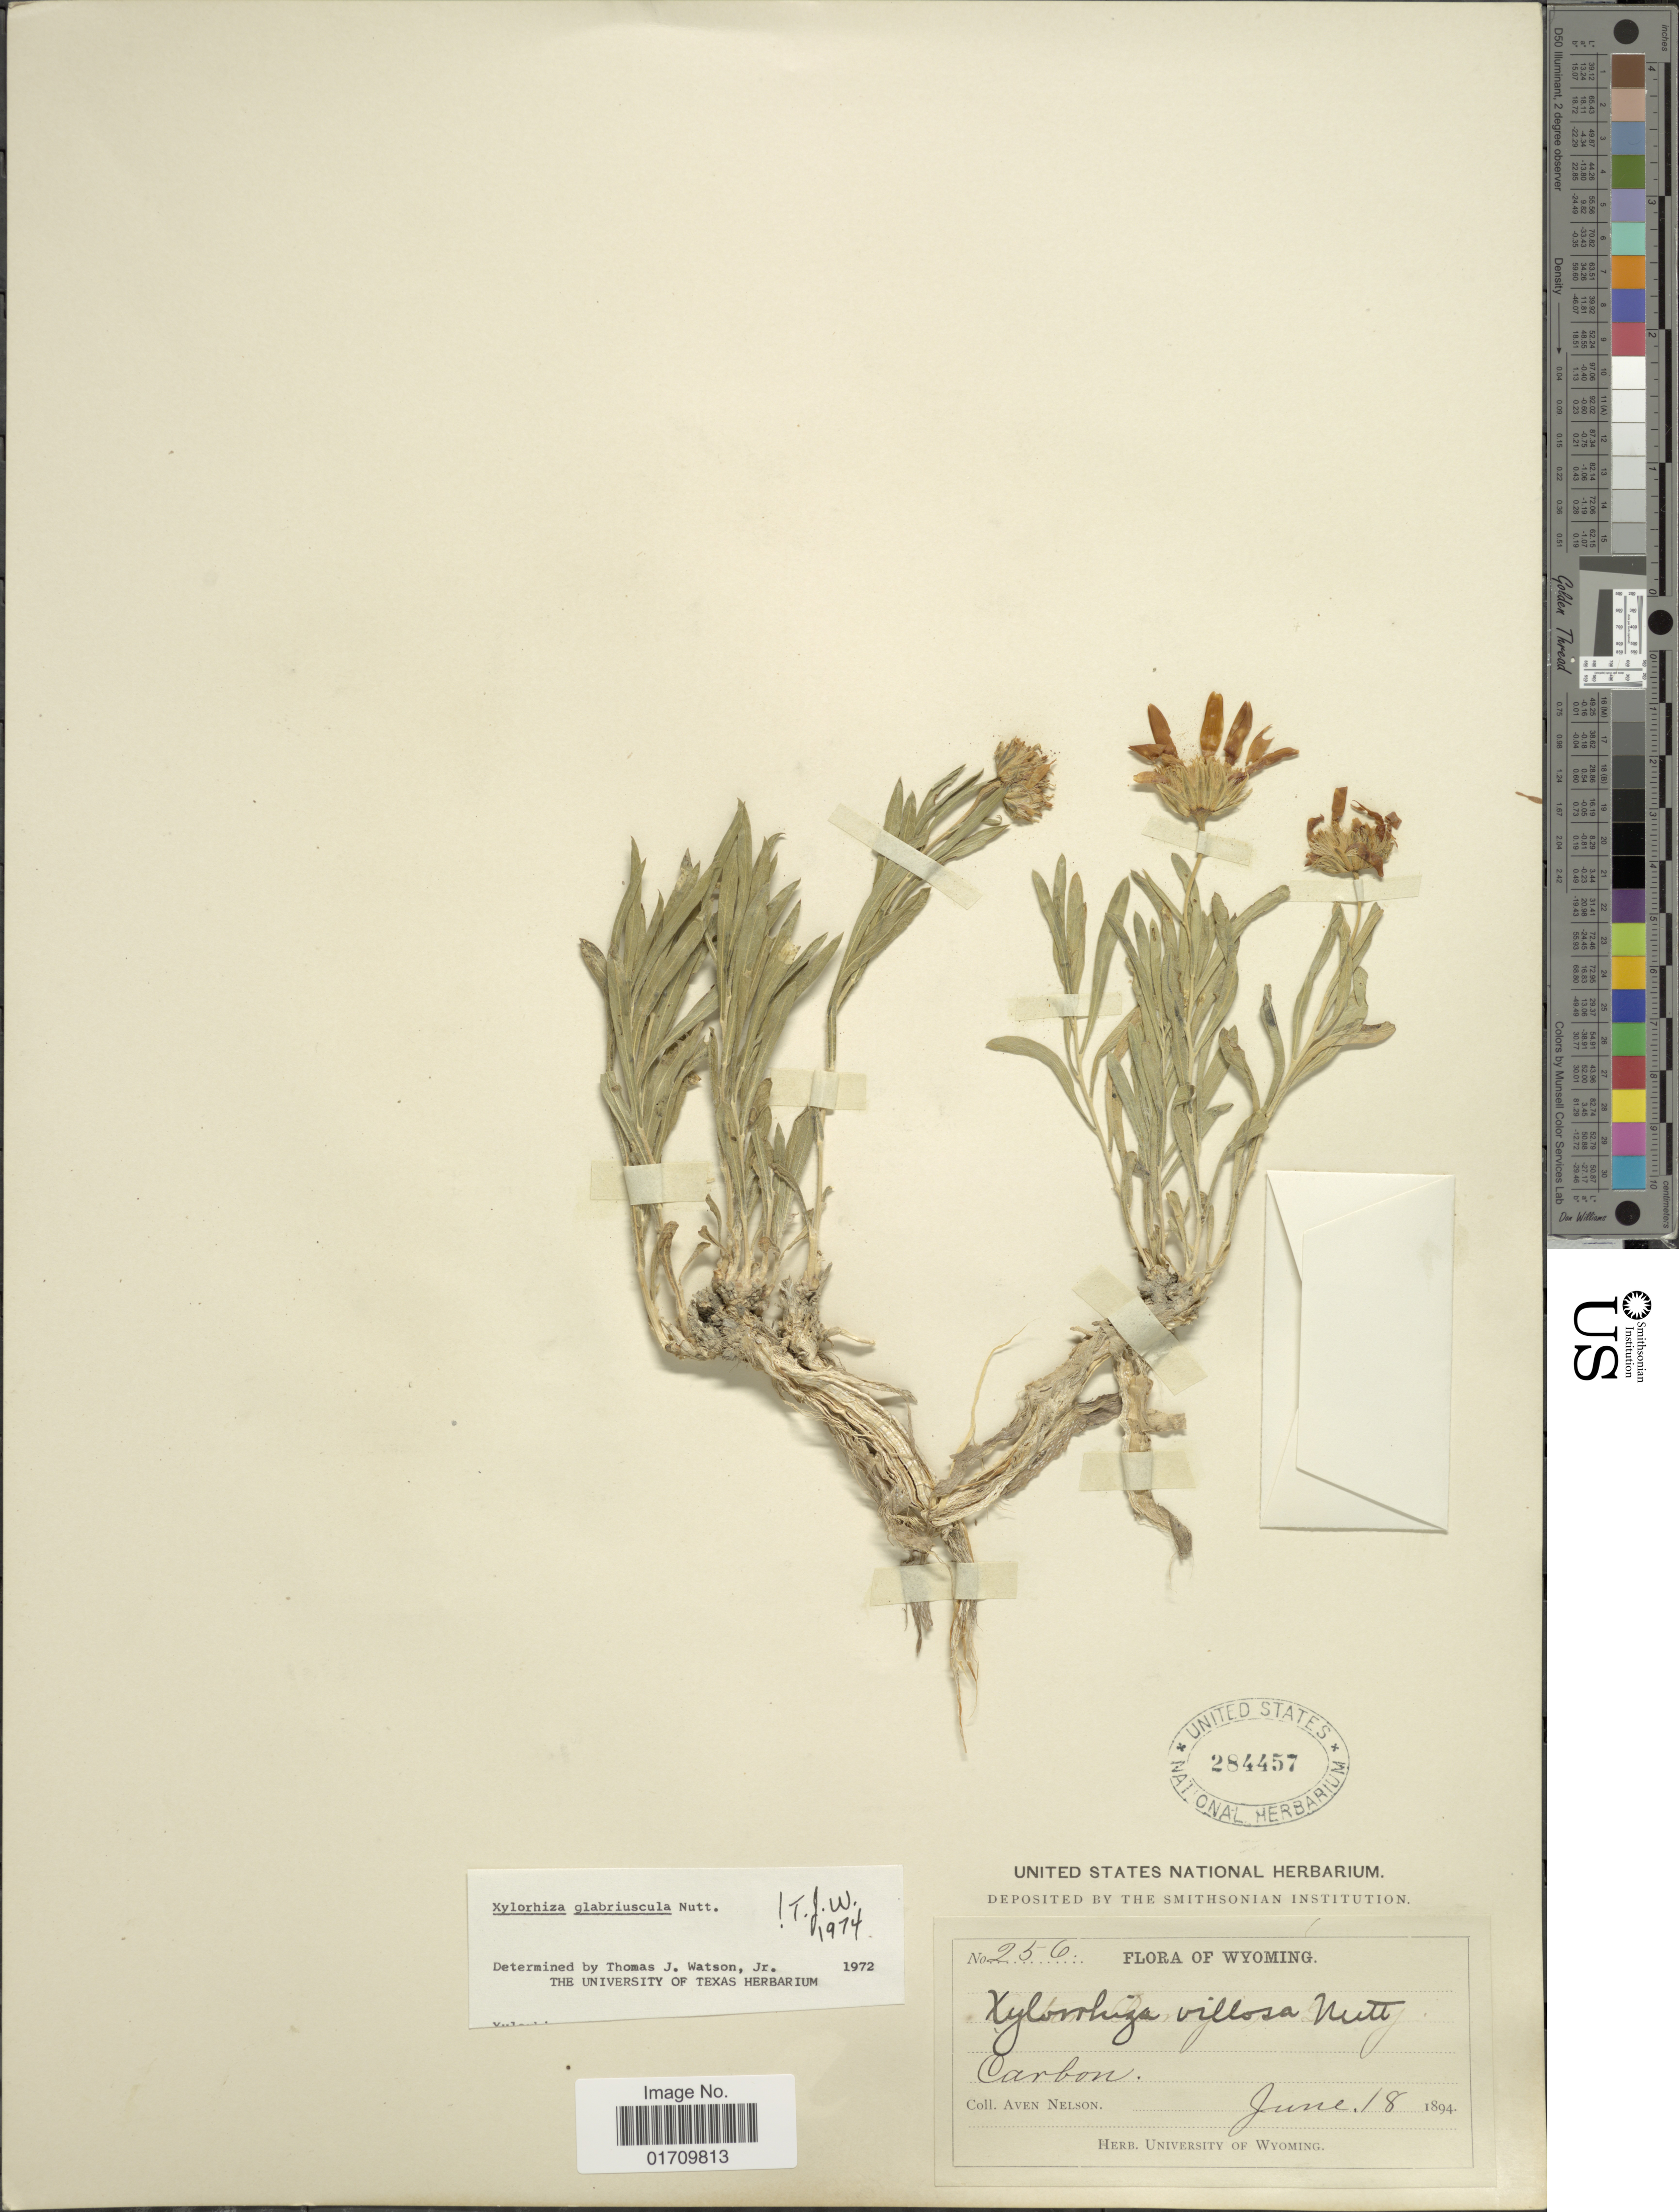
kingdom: Plantae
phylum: Tracheophyta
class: Magnoliopsida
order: Asterales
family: Asteraceae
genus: Xylorhiza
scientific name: Xylorhiza glabriuscula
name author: Nutt.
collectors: A. Nelson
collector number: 256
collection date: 1894-06-18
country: United States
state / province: Wyoming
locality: Carbon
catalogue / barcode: US 284457